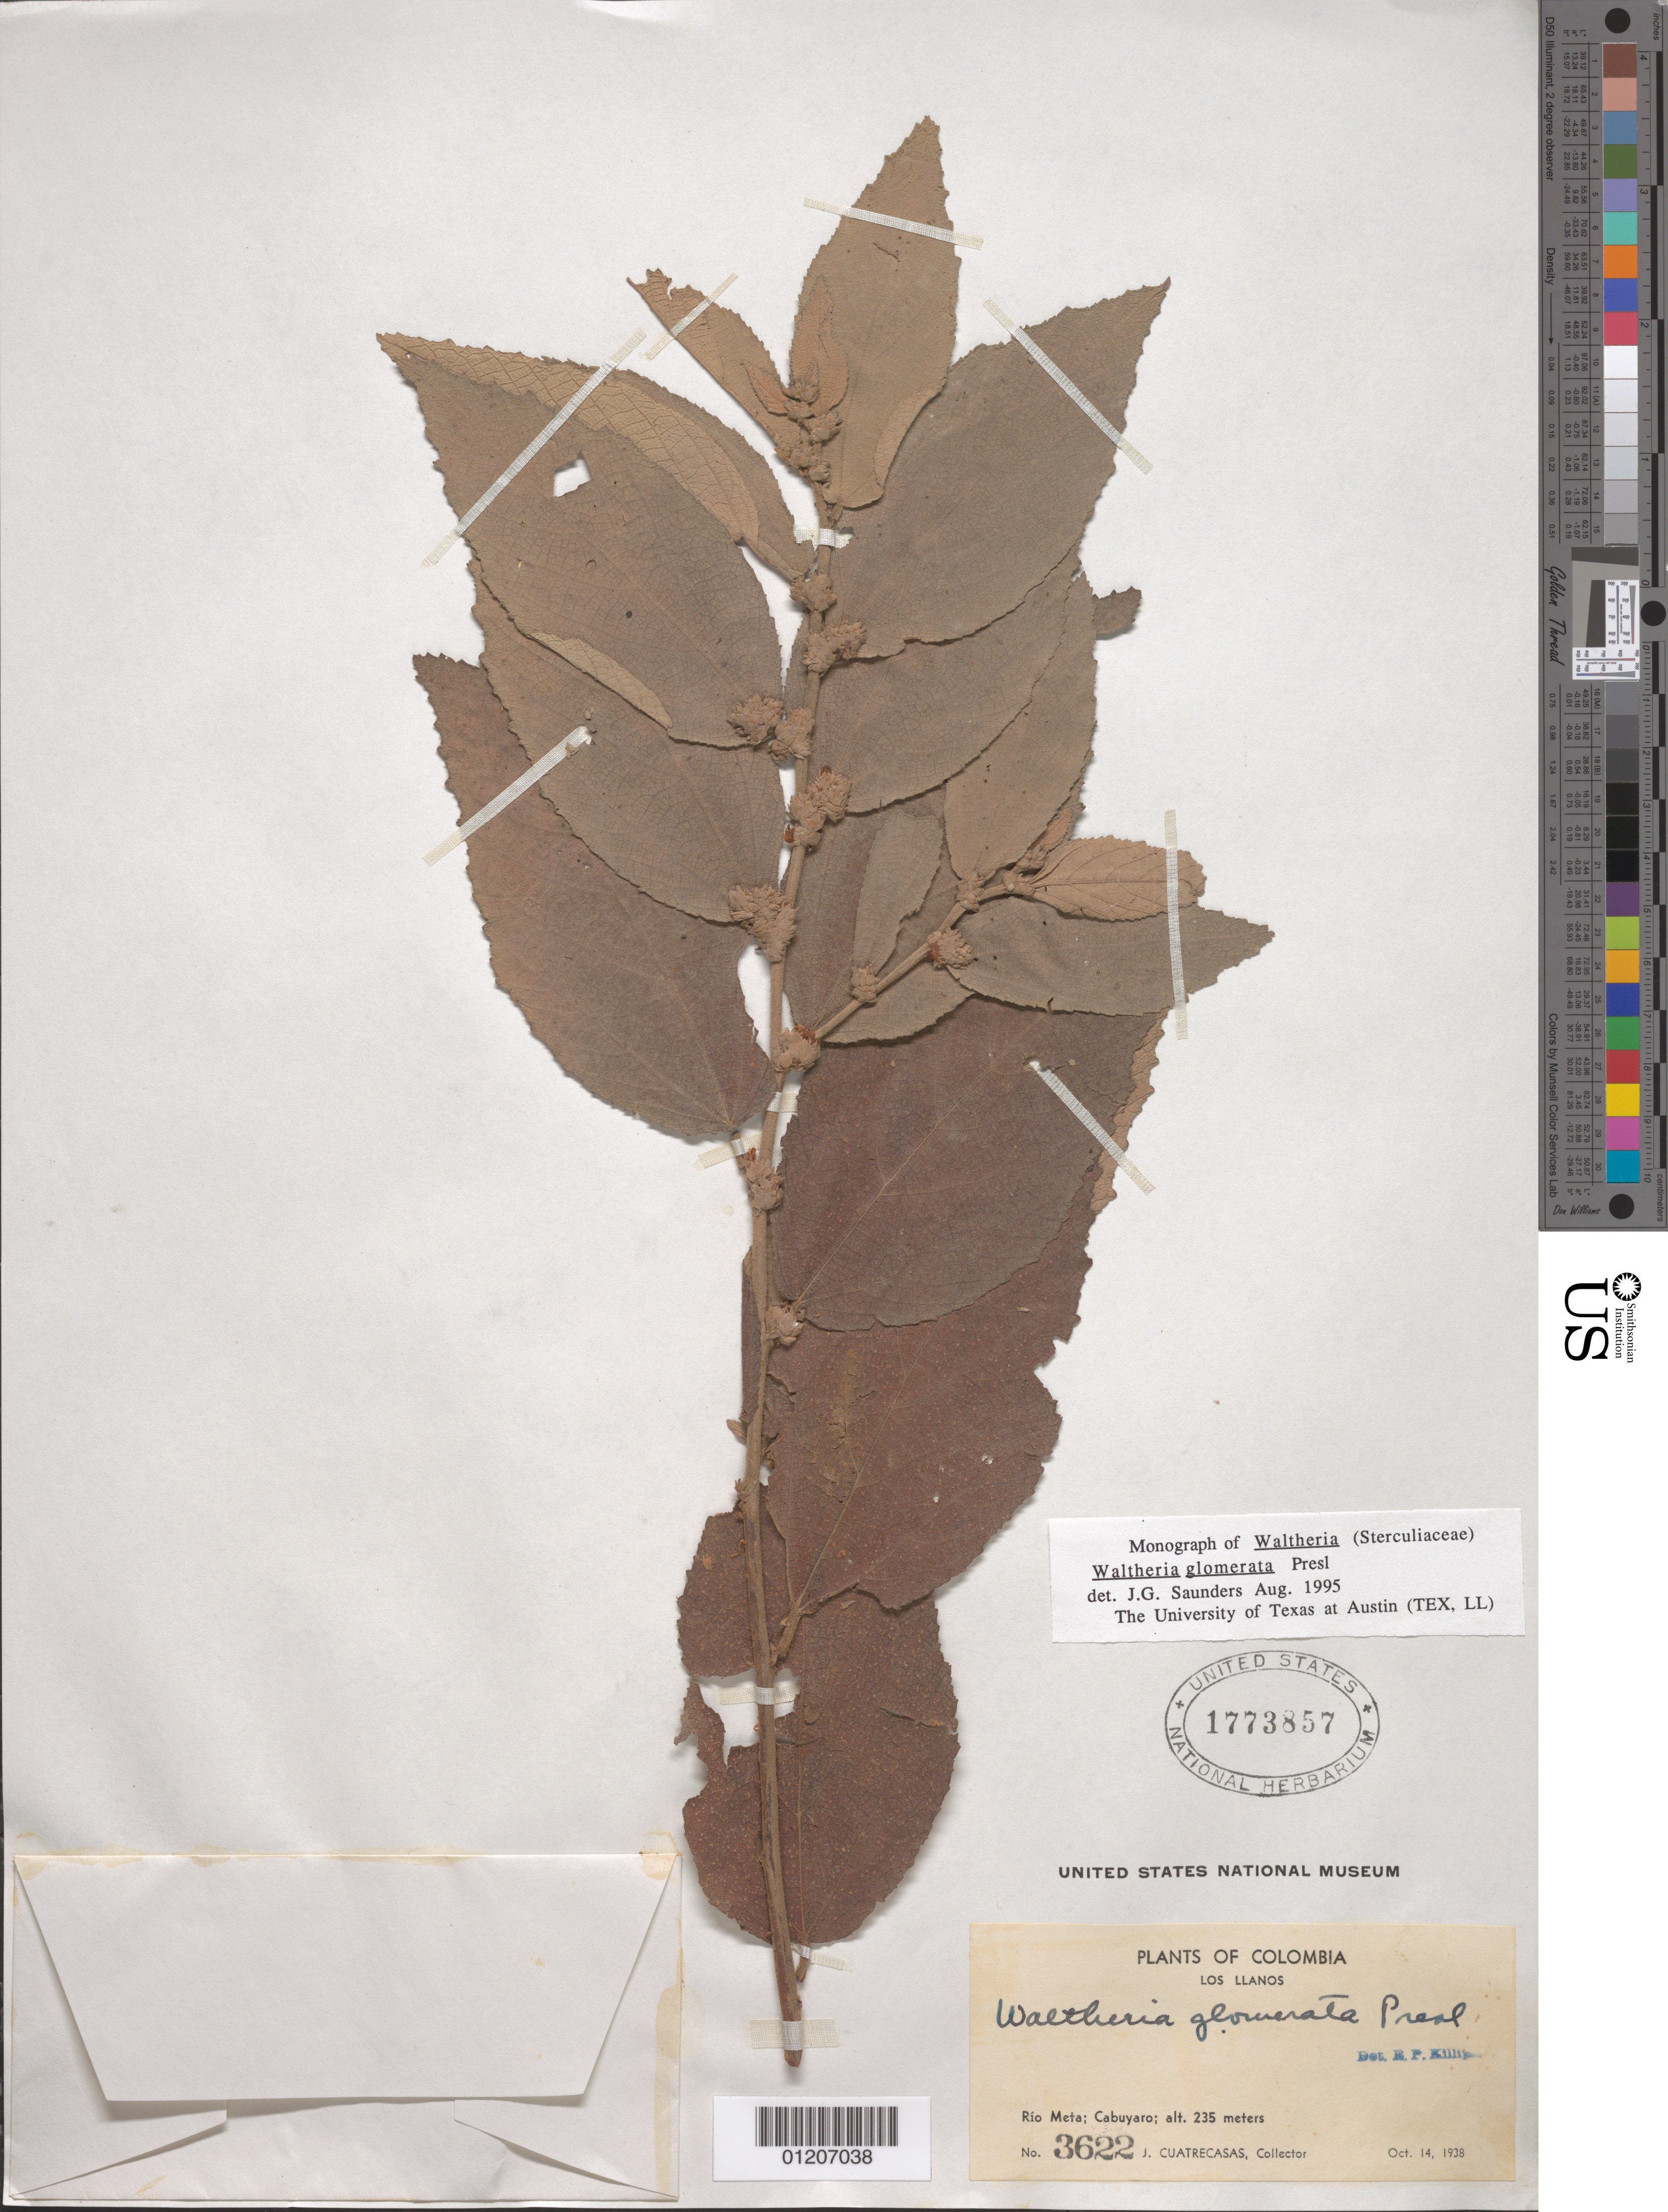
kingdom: Plantae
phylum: Tracheophyta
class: Magnoliopsida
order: Malvales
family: Malvaceae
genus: Waltheria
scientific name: Waltheria glomerata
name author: C. Presl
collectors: J. Cuatrecasas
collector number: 3622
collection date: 1938-10-14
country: Colombia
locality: Los Llanos. Río Meta; Cabuyaro.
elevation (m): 235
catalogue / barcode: US 1773857